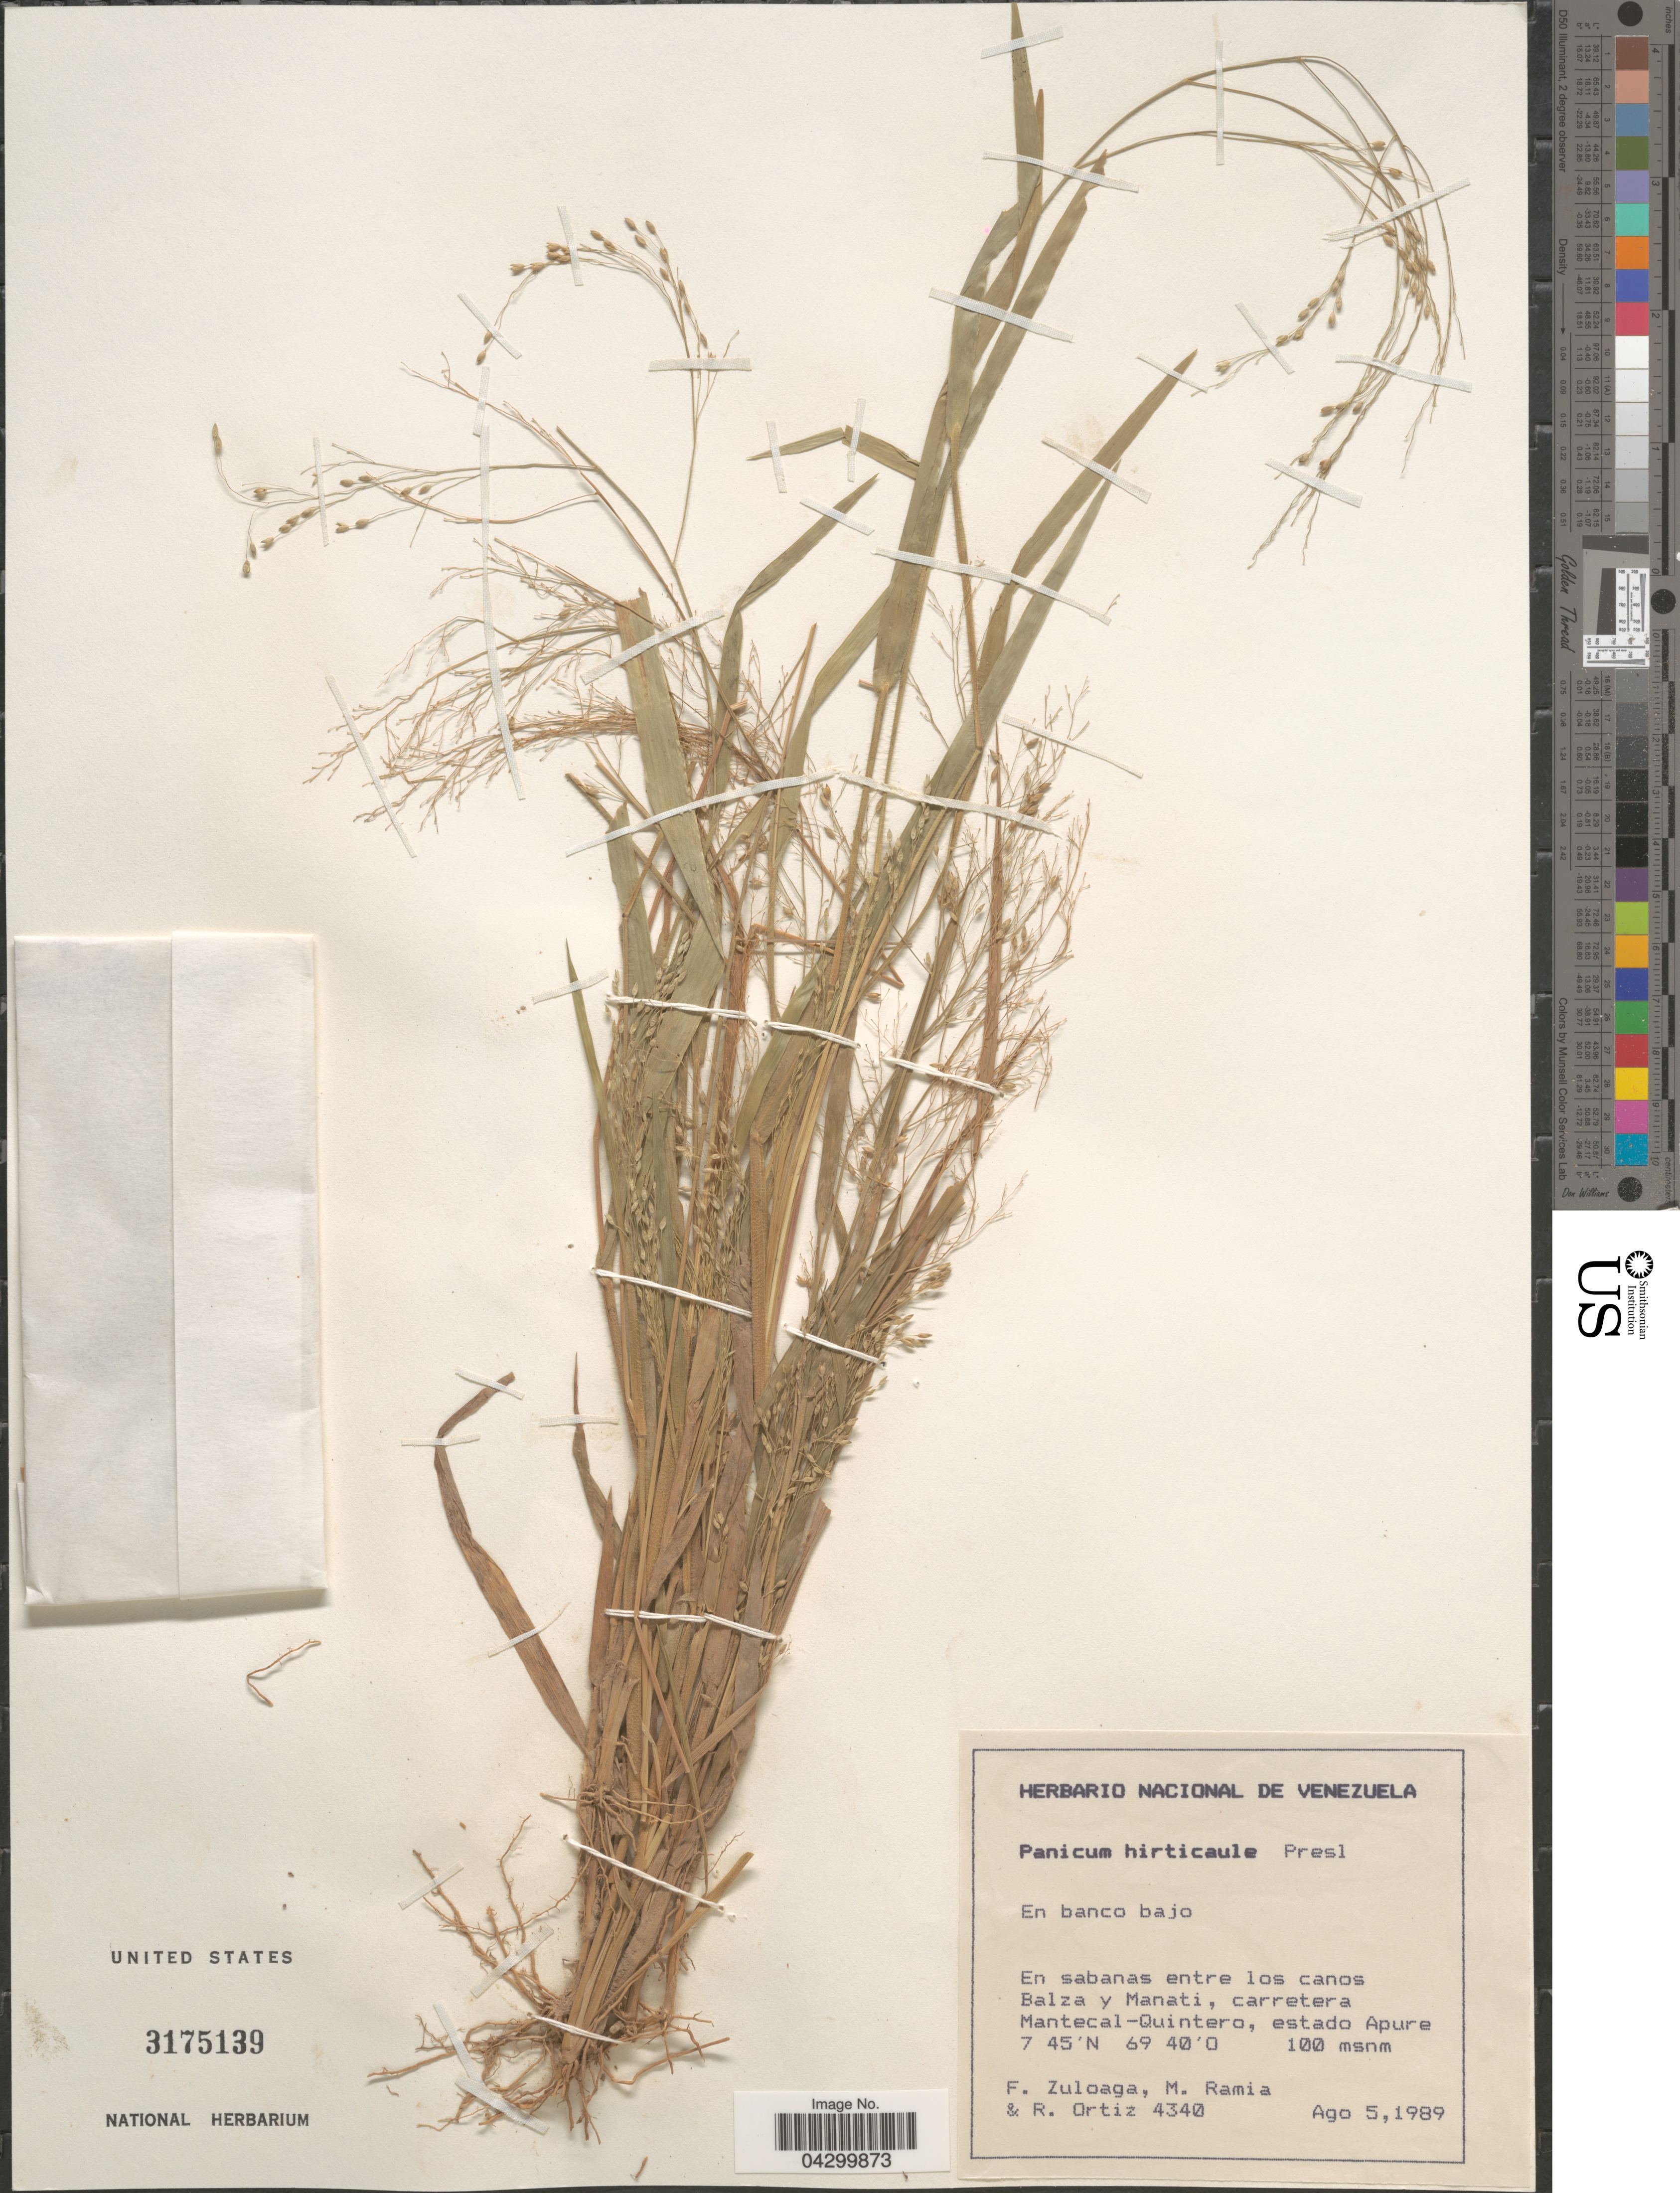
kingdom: Plantae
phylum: Tracheophyta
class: Liliopsida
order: Poales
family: Poaceae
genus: Panicum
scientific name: Panicum hirticaule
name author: J. Presl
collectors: F. Zuloaga, M. Ramia & R. Ortiz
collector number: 4340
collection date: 1989-08-05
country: Venezuela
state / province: Apure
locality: En banco bajo. En sabanas entre los canos Balza y Manati, carretera Mantecal-Quintero, estado Apure.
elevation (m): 100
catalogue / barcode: US 3175139